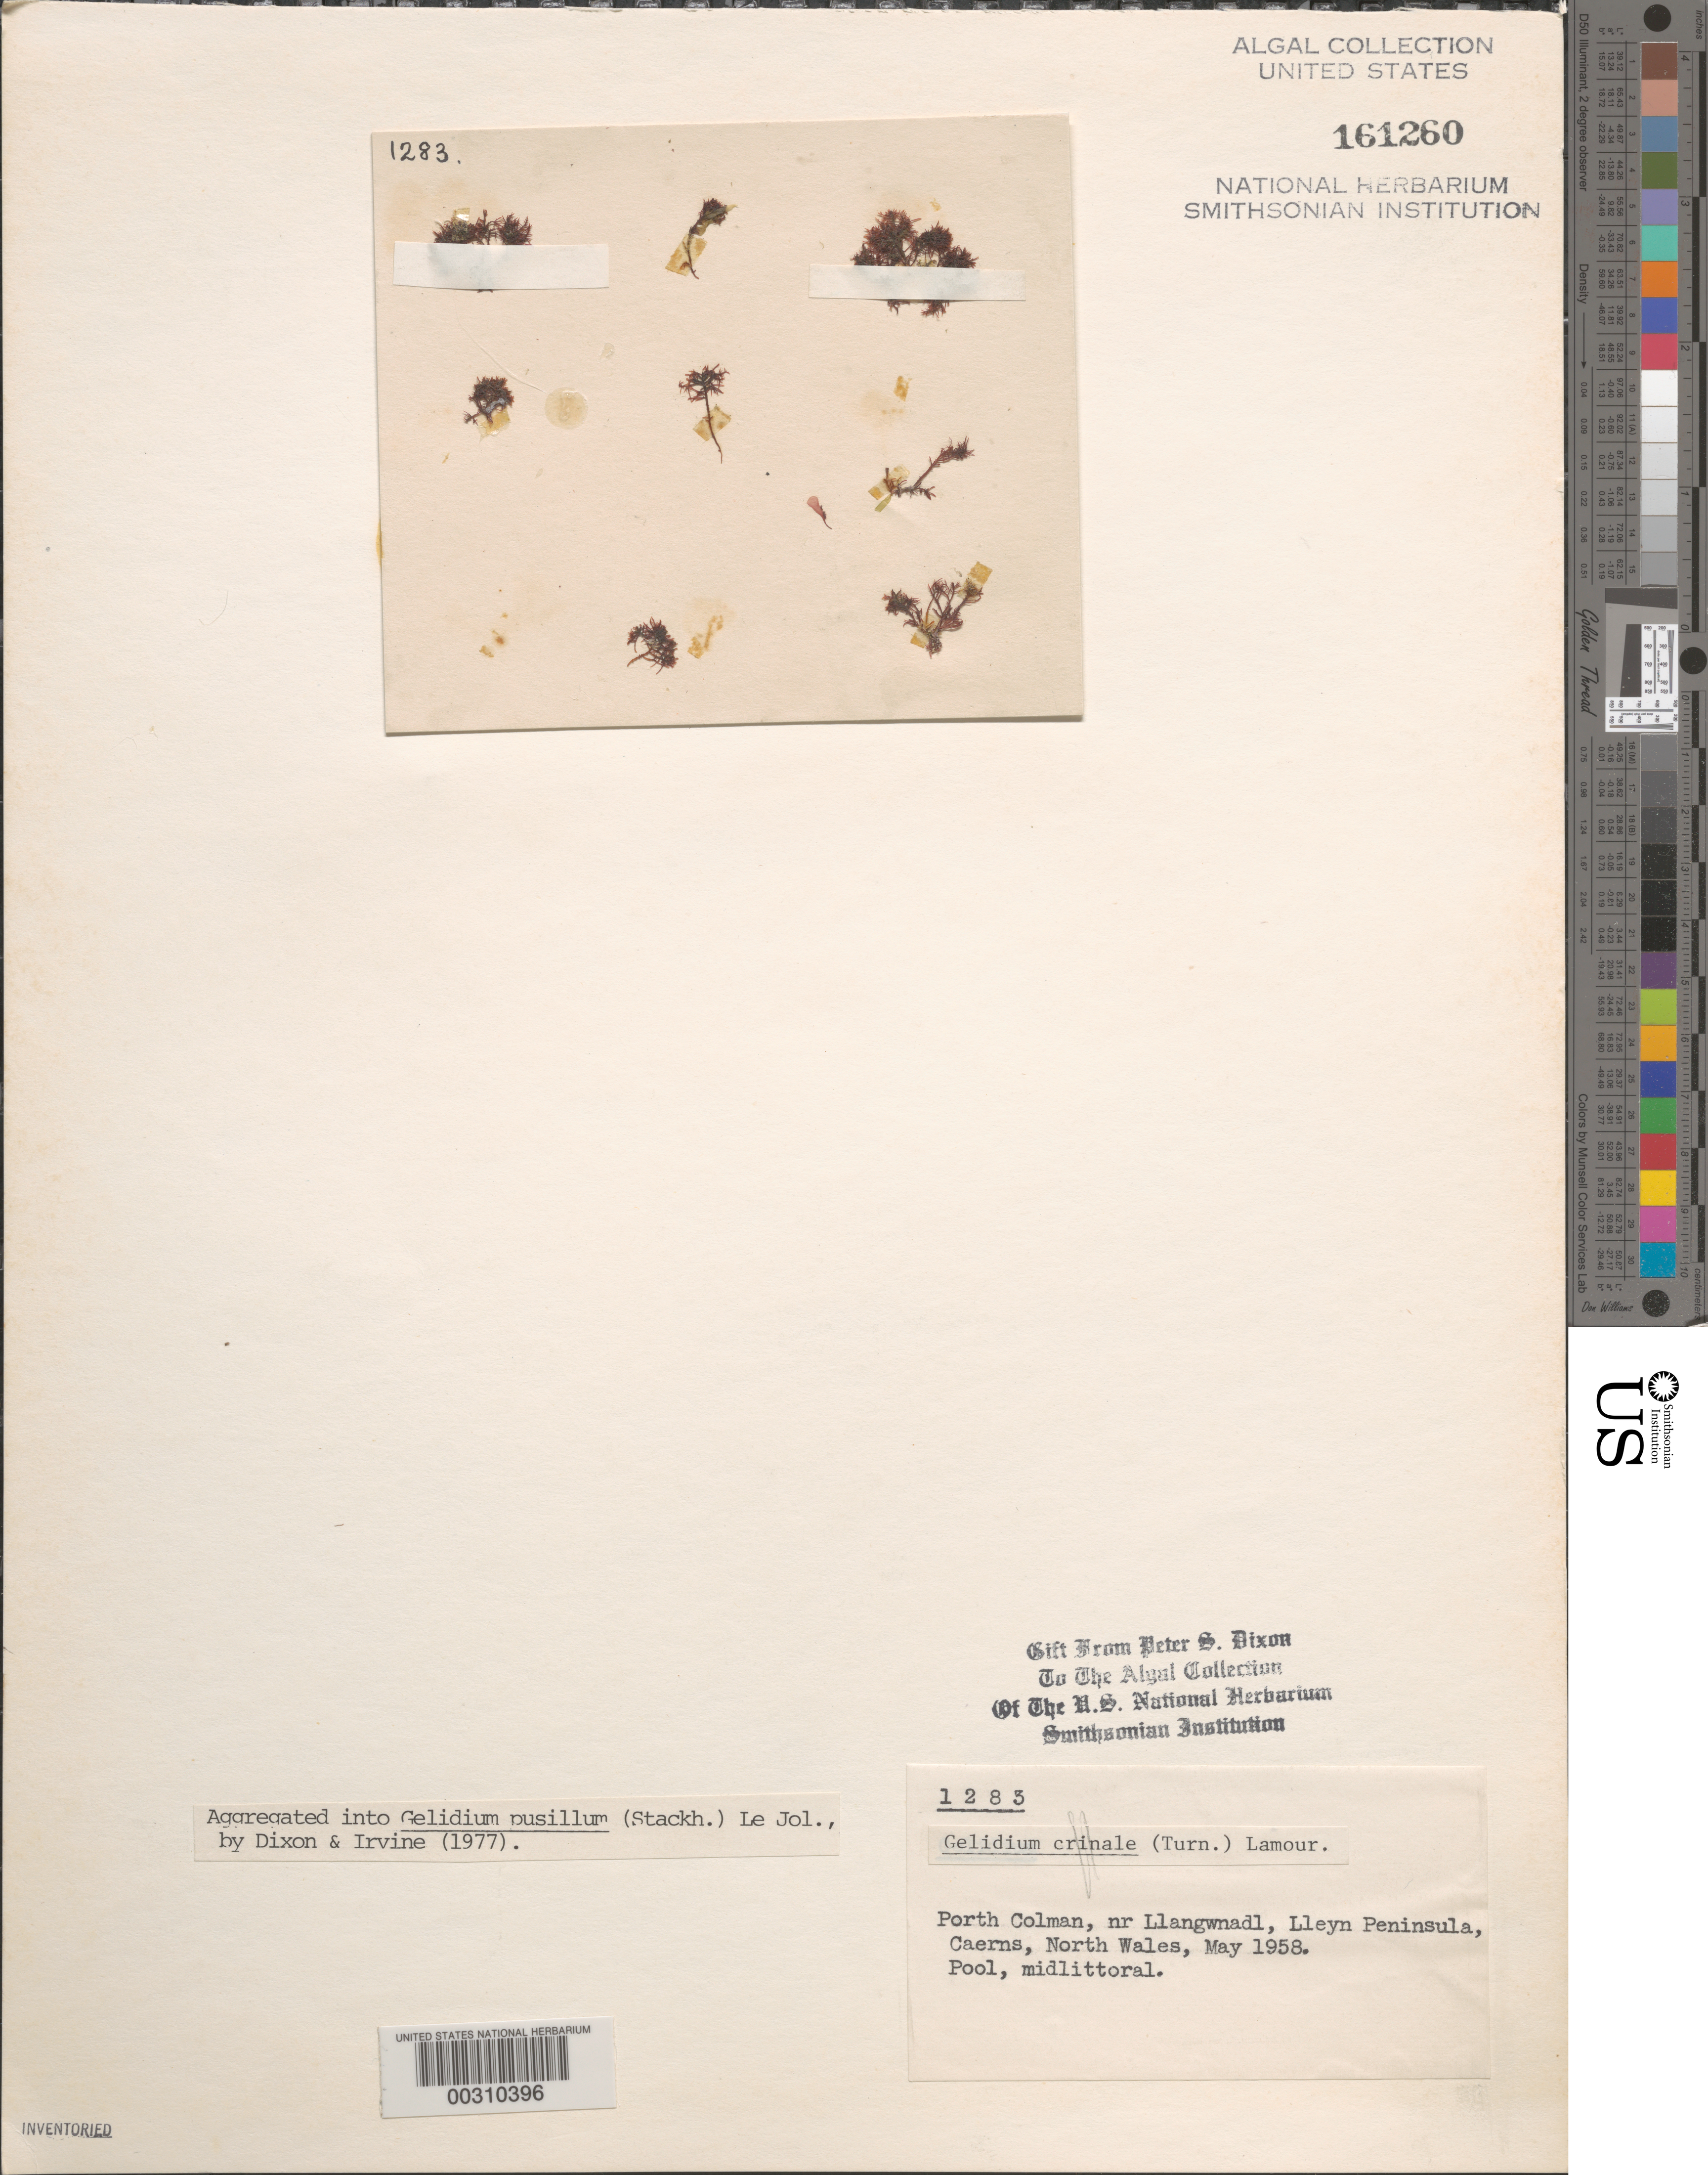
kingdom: Plantae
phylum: Rhodophyta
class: Florideophyceae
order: Gelidiales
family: Gelidiaceae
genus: Gelidium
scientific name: Gelidium pusillum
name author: (Stackh.) Le Jol.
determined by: Dixon, P. S.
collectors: P. S. Dixon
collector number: PSD 1283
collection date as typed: May 1958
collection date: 1958-05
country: United Kingdom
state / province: Wales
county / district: Gwynedd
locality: Porth Colman, near Llangwnadl, Lleyn Peninsula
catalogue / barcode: US 161260